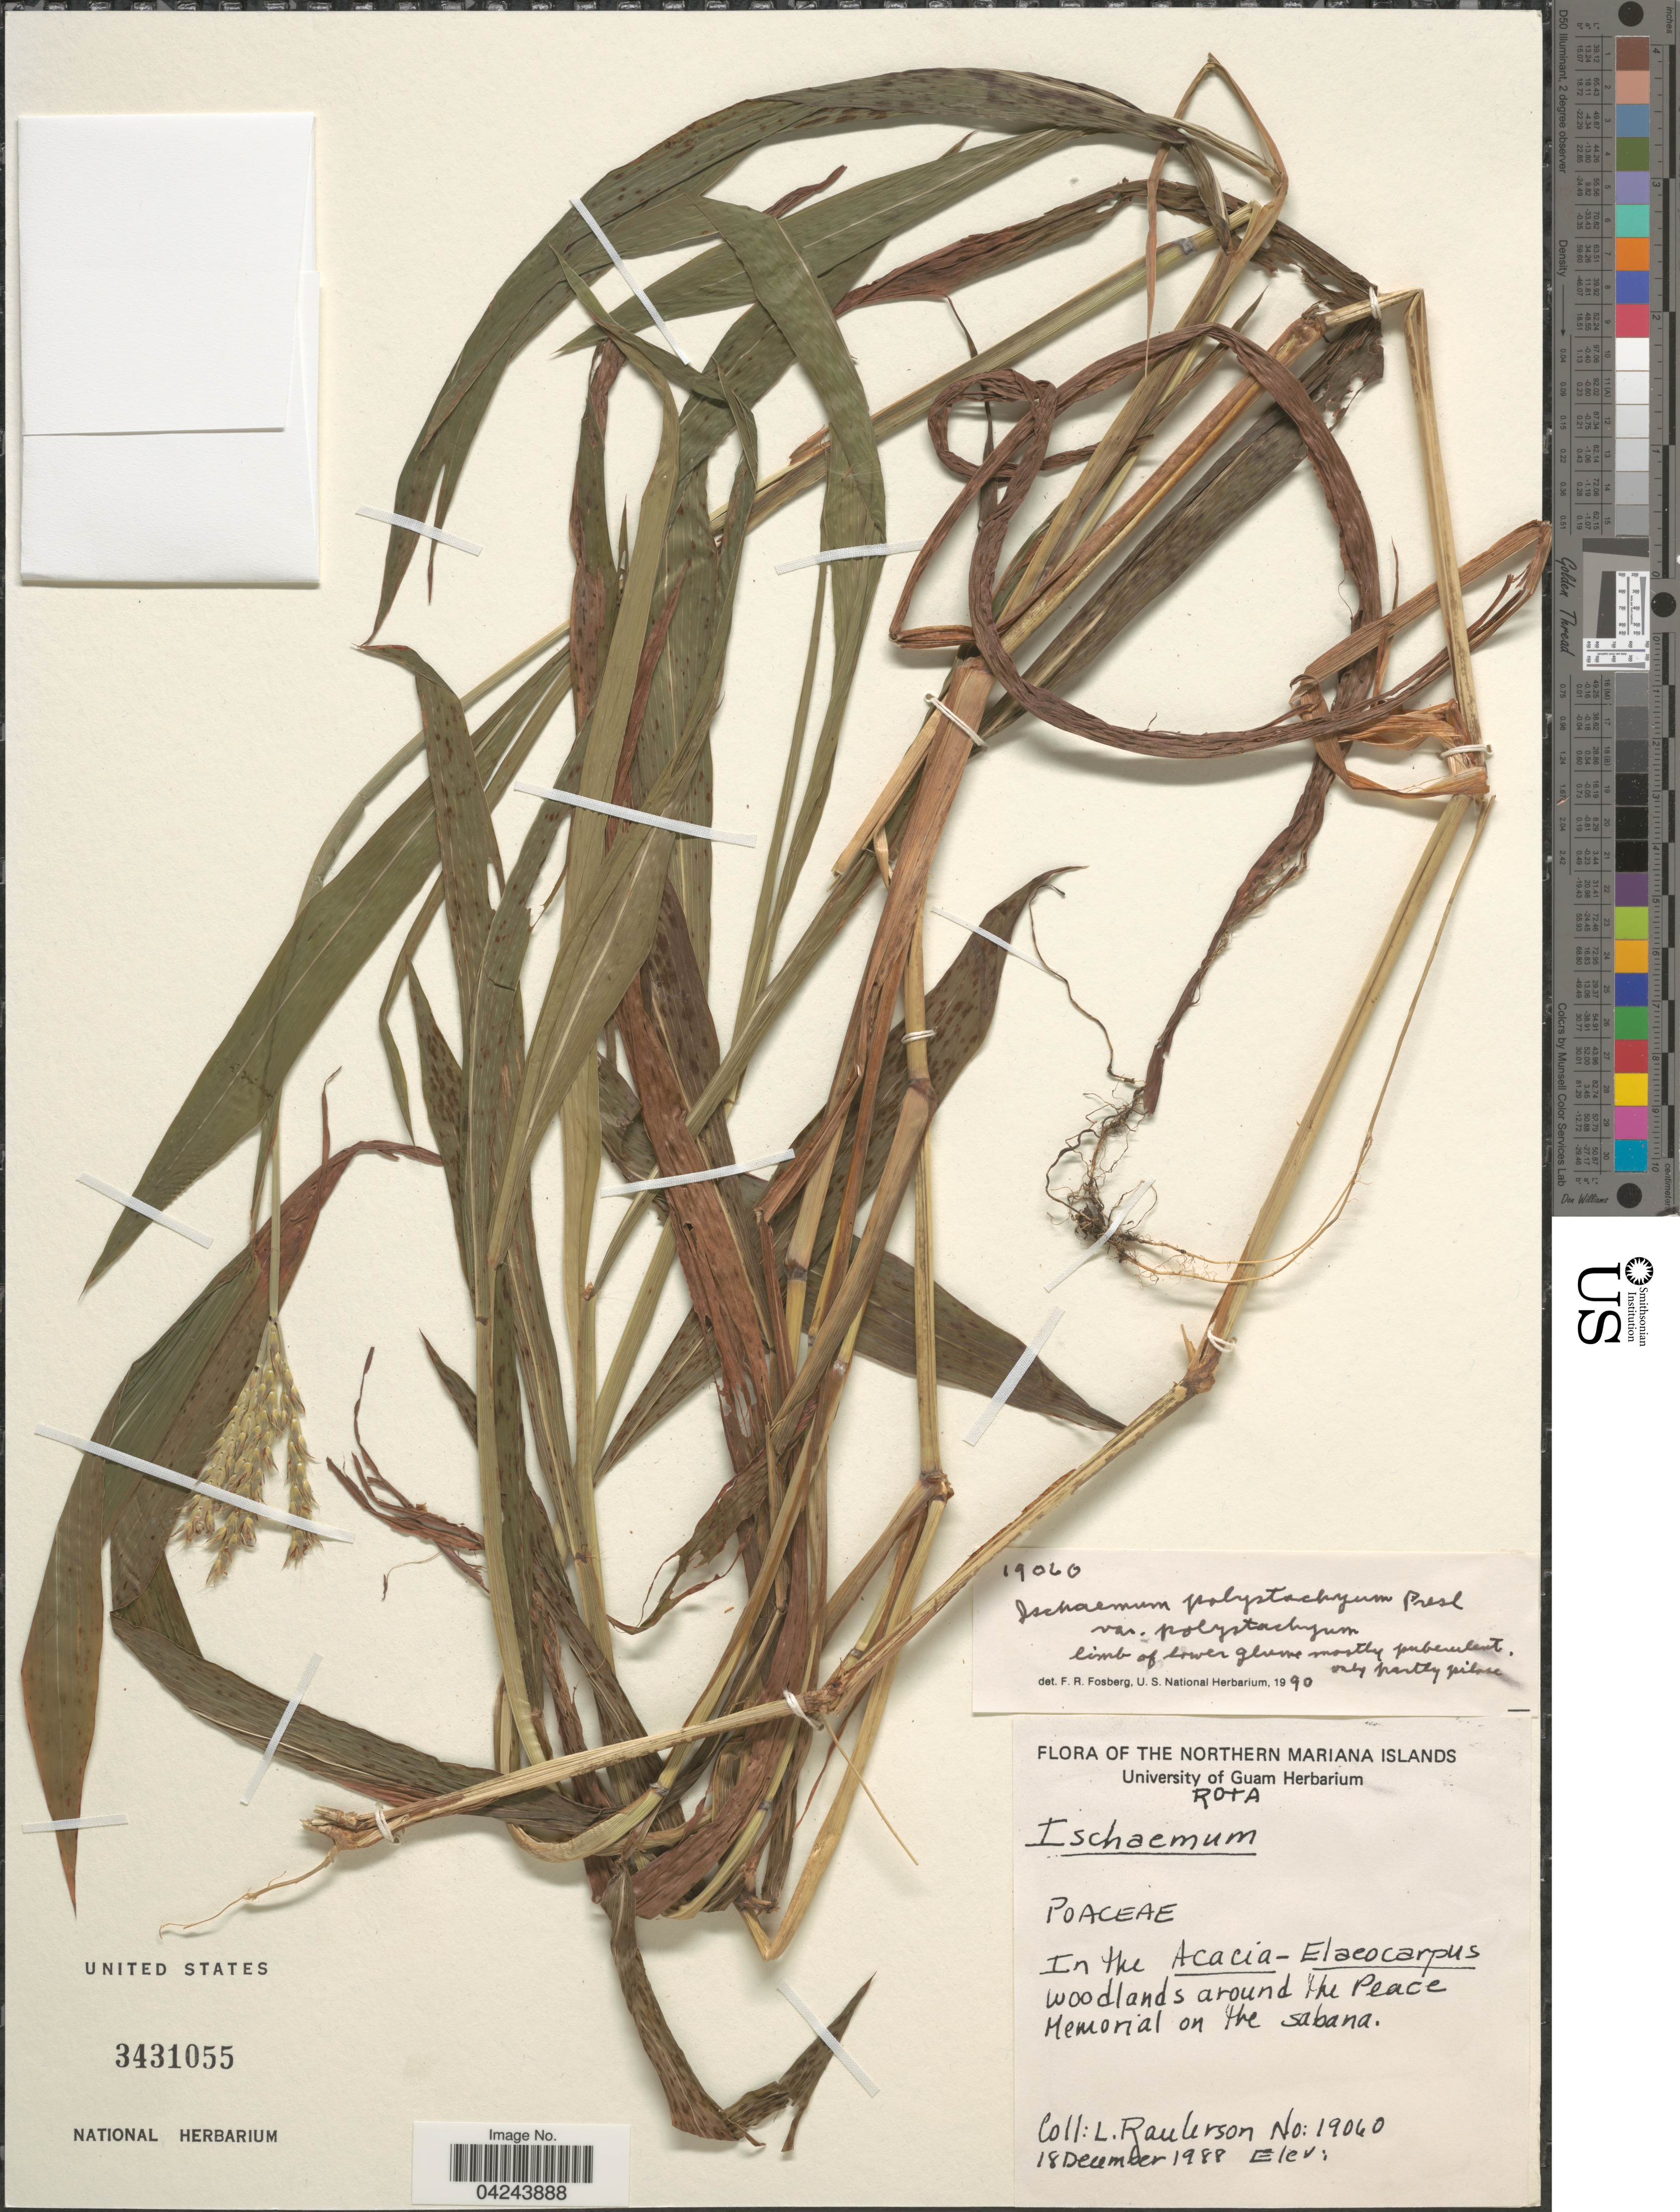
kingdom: Plantae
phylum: Tracheophyta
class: Liliopsida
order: Poales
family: Poaceae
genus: Ischaemum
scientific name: Ischaemum polystachyum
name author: J. Presl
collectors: L. Raulerson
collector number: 19060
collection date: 1988-12-18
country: Northern Mariana Islands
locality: Rota. Woodlands around the Peace Memorial on the sabana.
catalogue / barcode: US 3431055